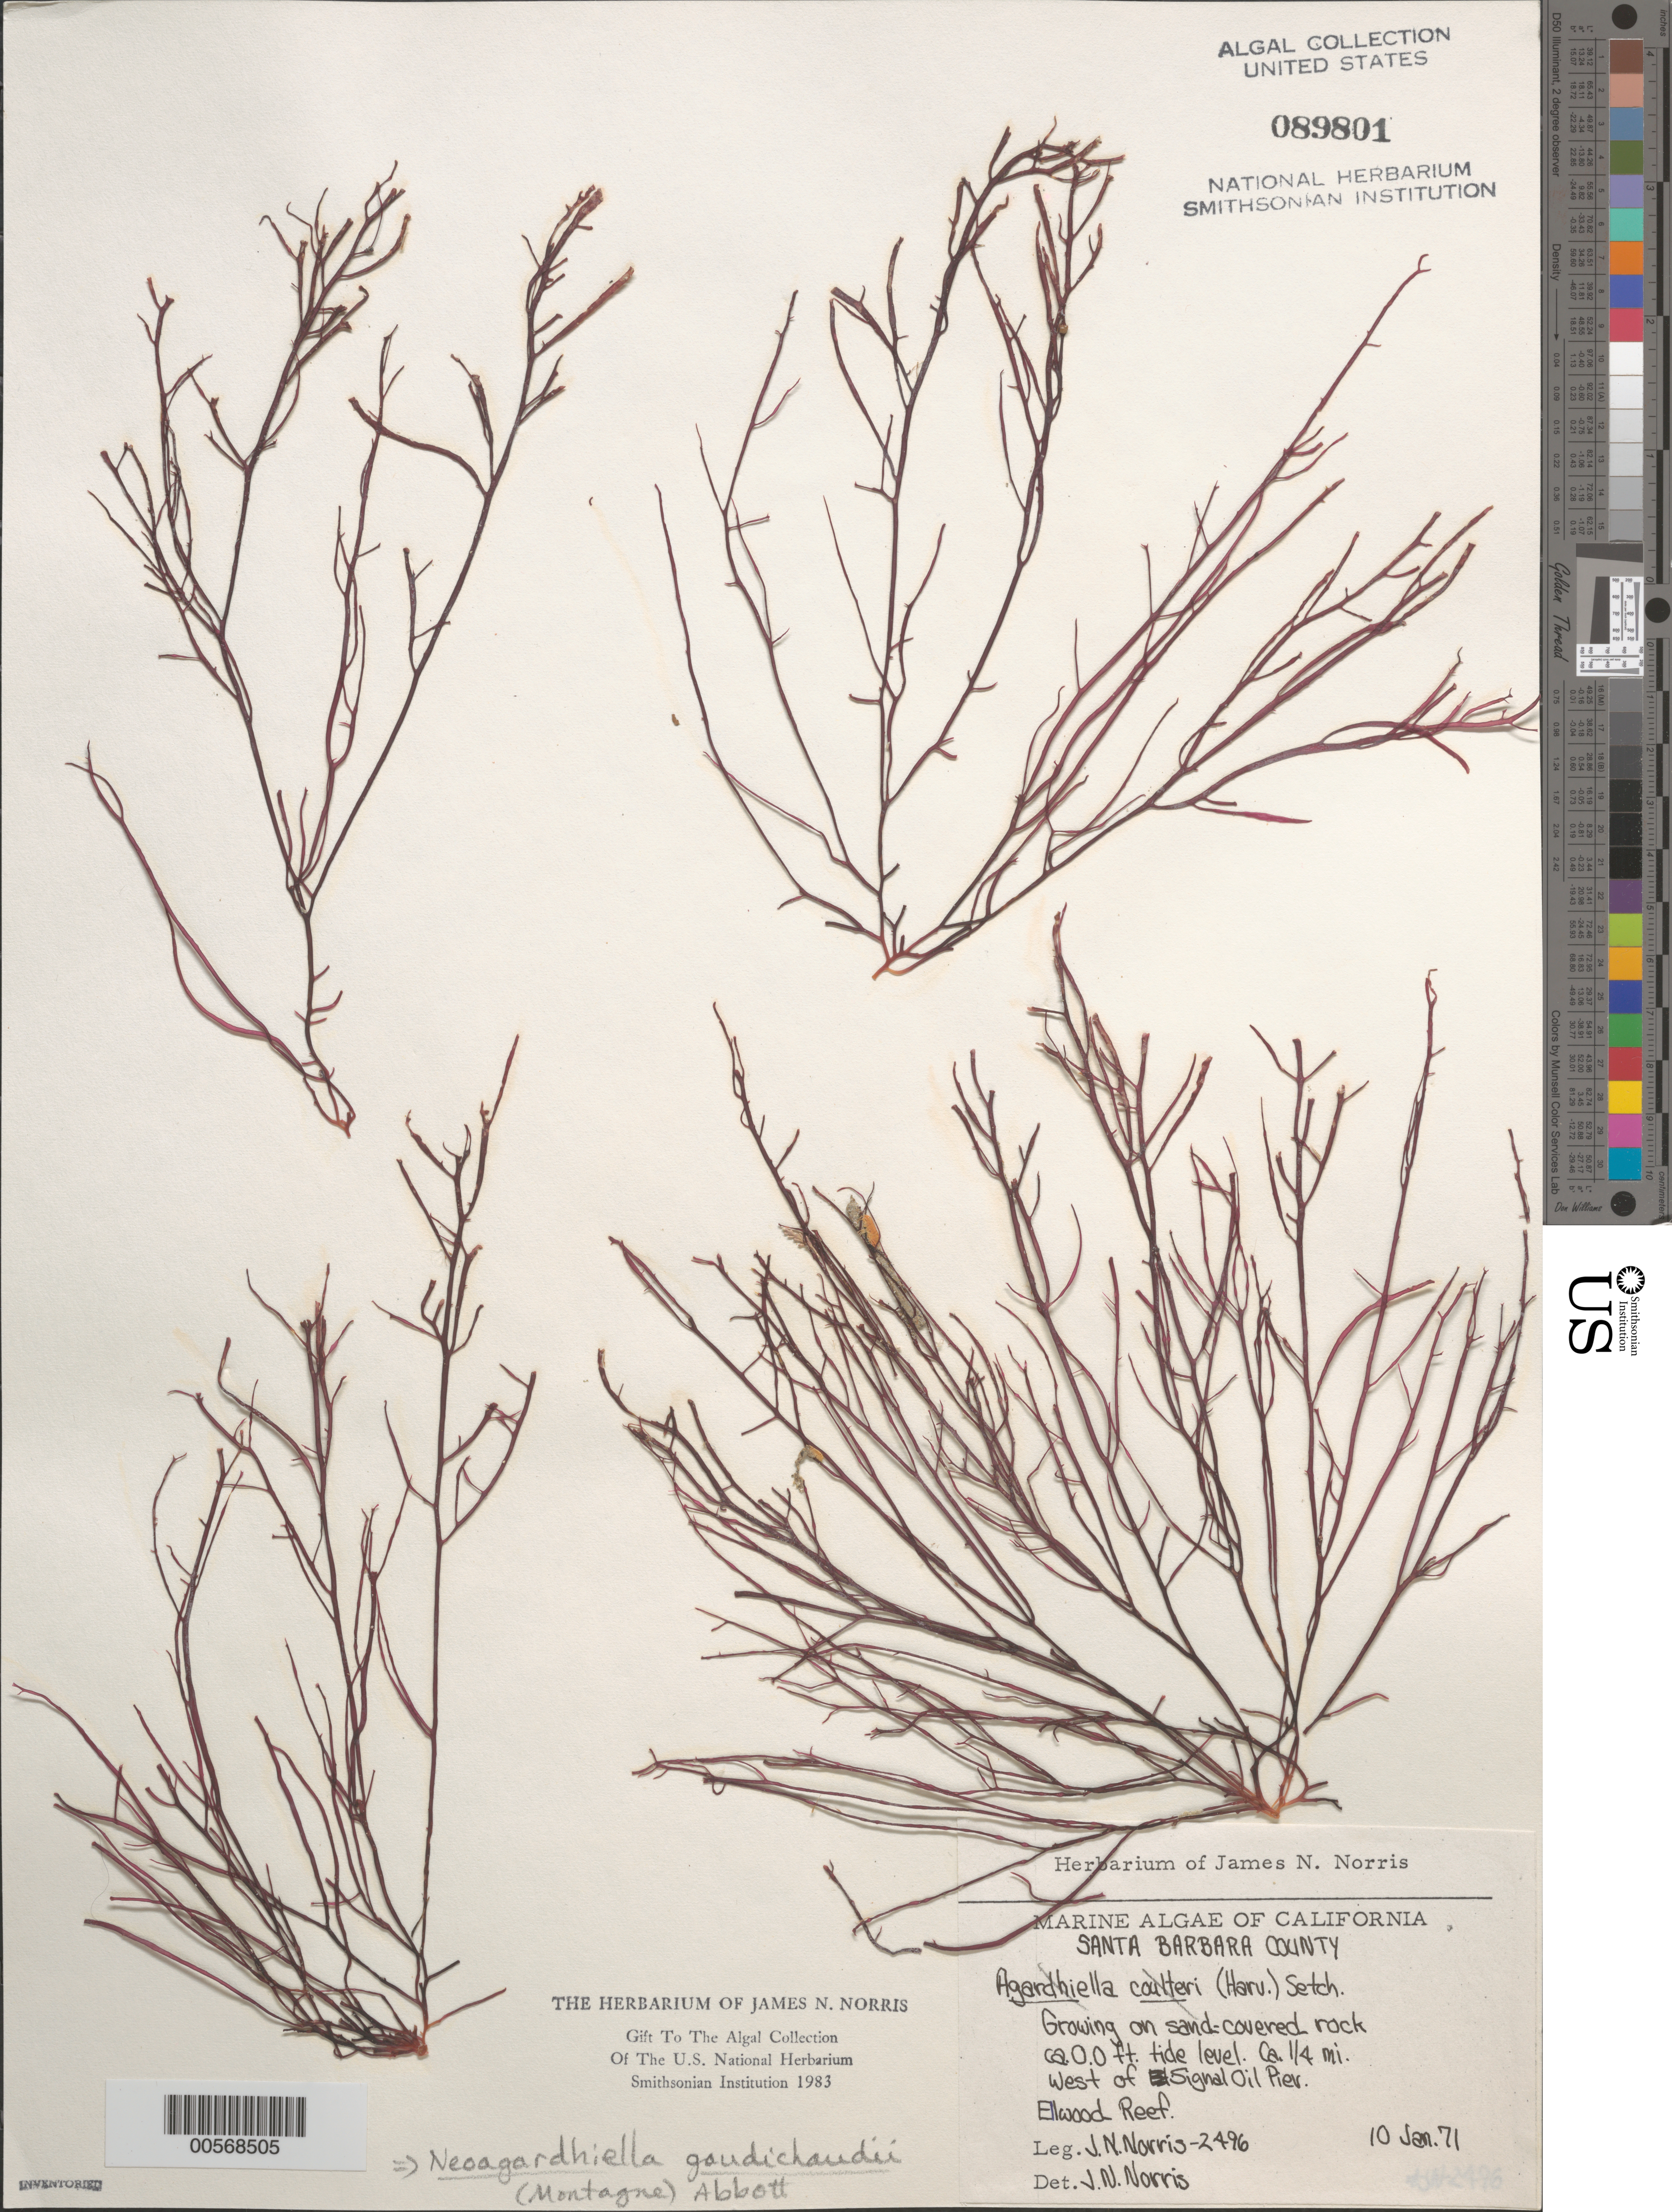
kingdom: Plantae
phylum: Rhodophyta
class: Florideophyceae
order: Gigartinales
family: Solieriaceae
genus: Sarcodiotheca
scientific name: Sarcodiotheca gaudichaudii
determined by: Algae name updating Project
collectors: J. N. Norris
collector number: JN-2496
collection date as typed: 10 Jan 1971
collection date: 1971-01-10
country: United States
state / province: California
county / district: Santa Barbara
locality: Ellwood Reef, ca. 0.25 mile west of Signal Oil pier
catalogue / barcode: US 89801